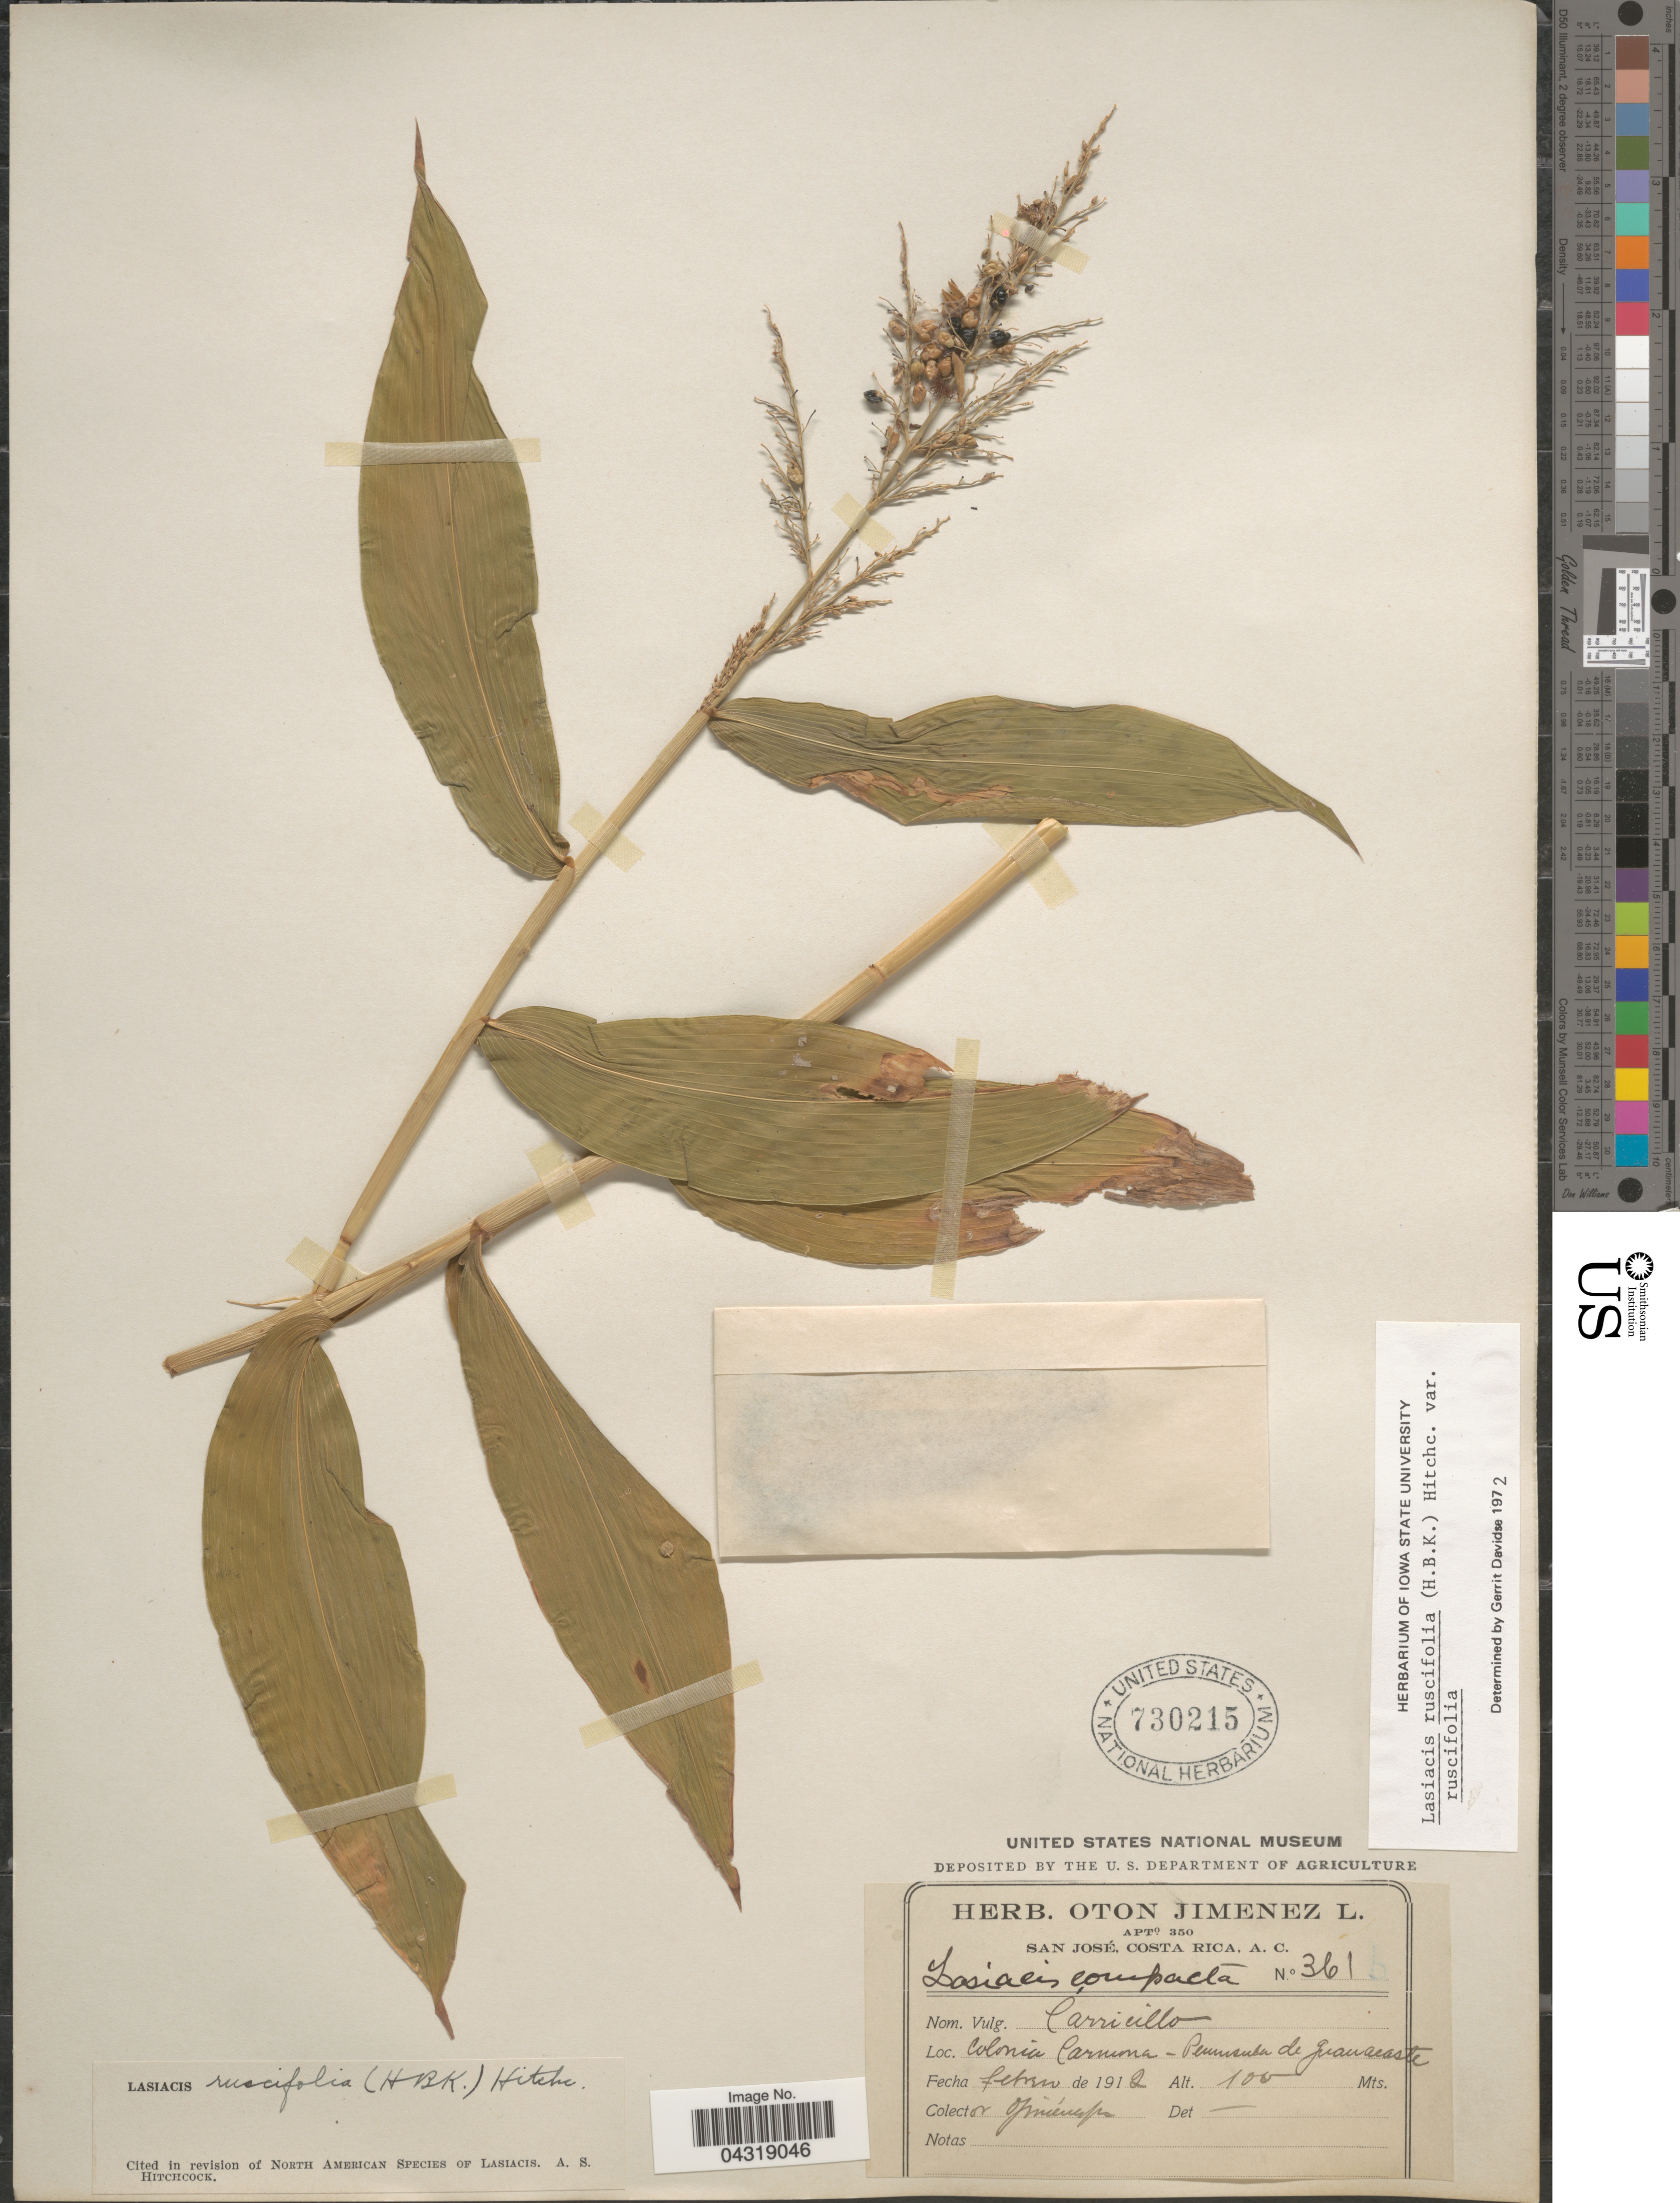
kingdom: Plantae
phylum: Tracheophyta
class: Liliopsida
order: Poales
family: Poaceae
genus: Lasiacis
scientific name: Lasiacis ruscifolia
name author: (Kunth) Hitchc.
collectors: O. Jiménez L.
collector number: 361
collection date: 1912-02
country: Costa Rica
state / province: Guanacaste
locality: Colonia Carmona - Peninsula de Guanacaste.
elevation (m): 100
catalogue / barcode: US 730215